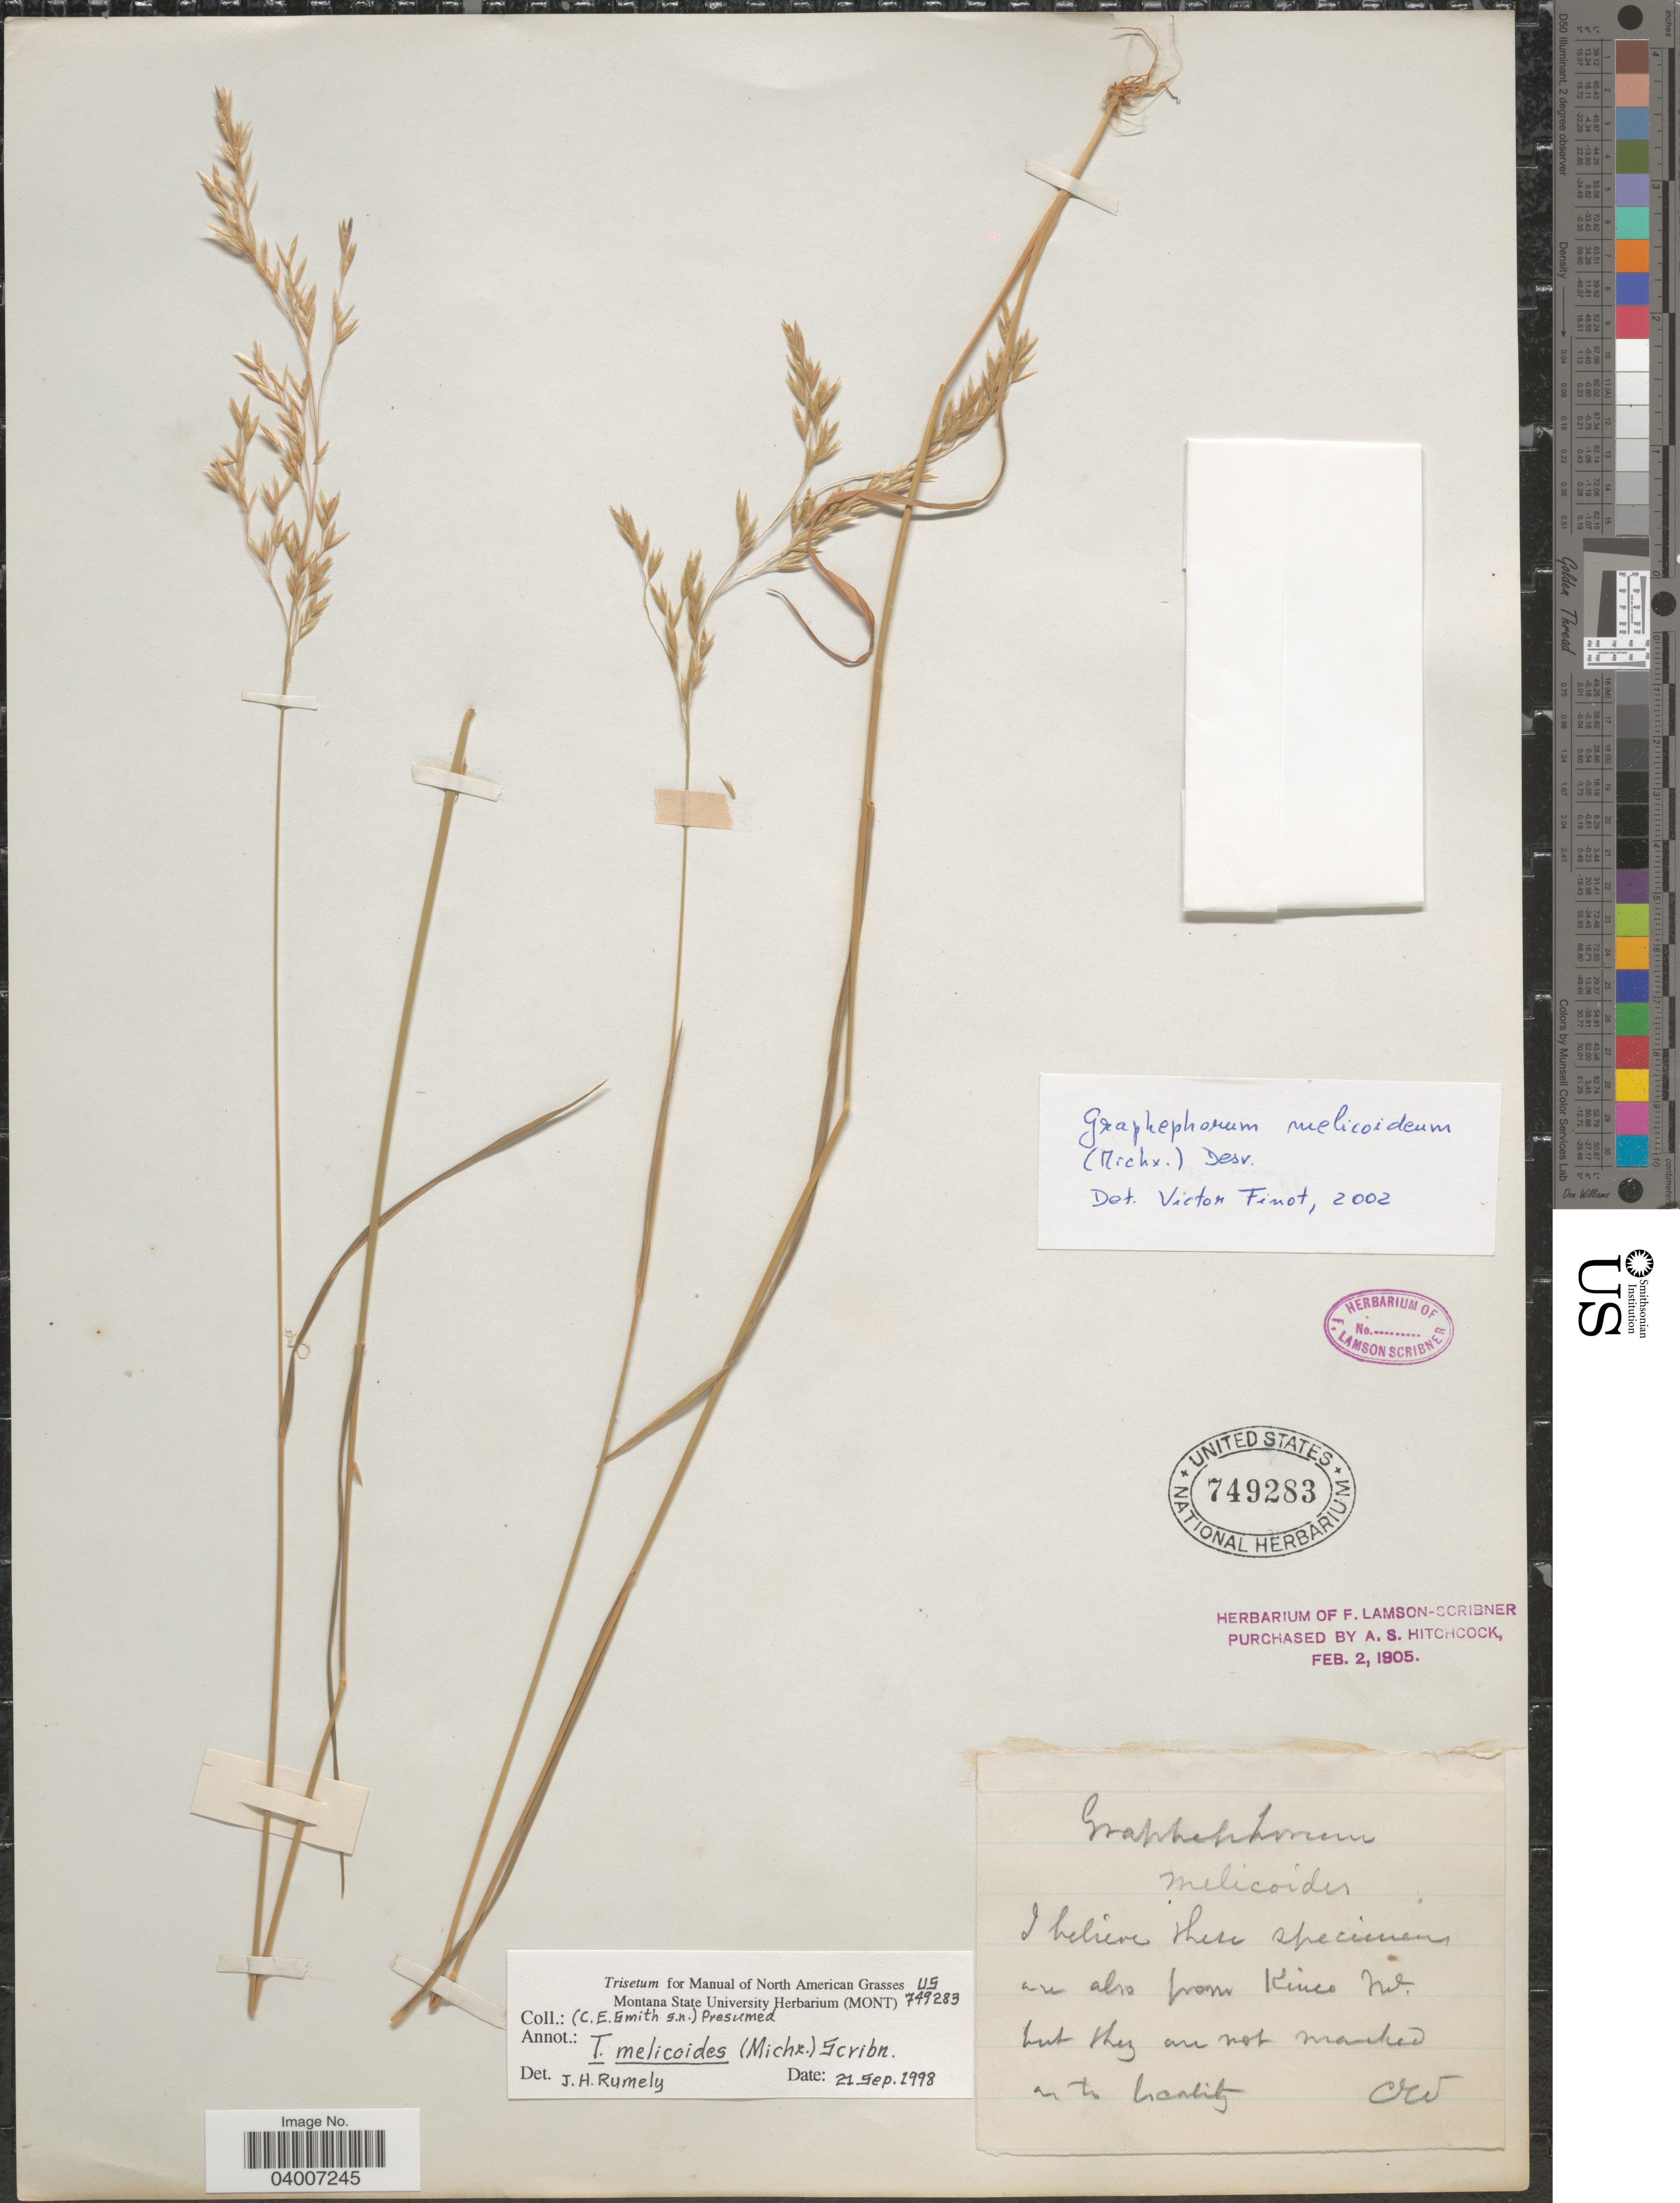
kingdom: Plantae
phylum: Tracheophyta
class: Liliopsida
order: Poales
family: Poaceae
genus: Graphephorum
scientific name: Graphephorum melicoides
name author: (F. Michx.) Desv.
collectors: ex herb. F. Lamson Scribner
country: United States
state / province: Maine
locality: Mt. Kineo.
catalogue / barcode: US 749283